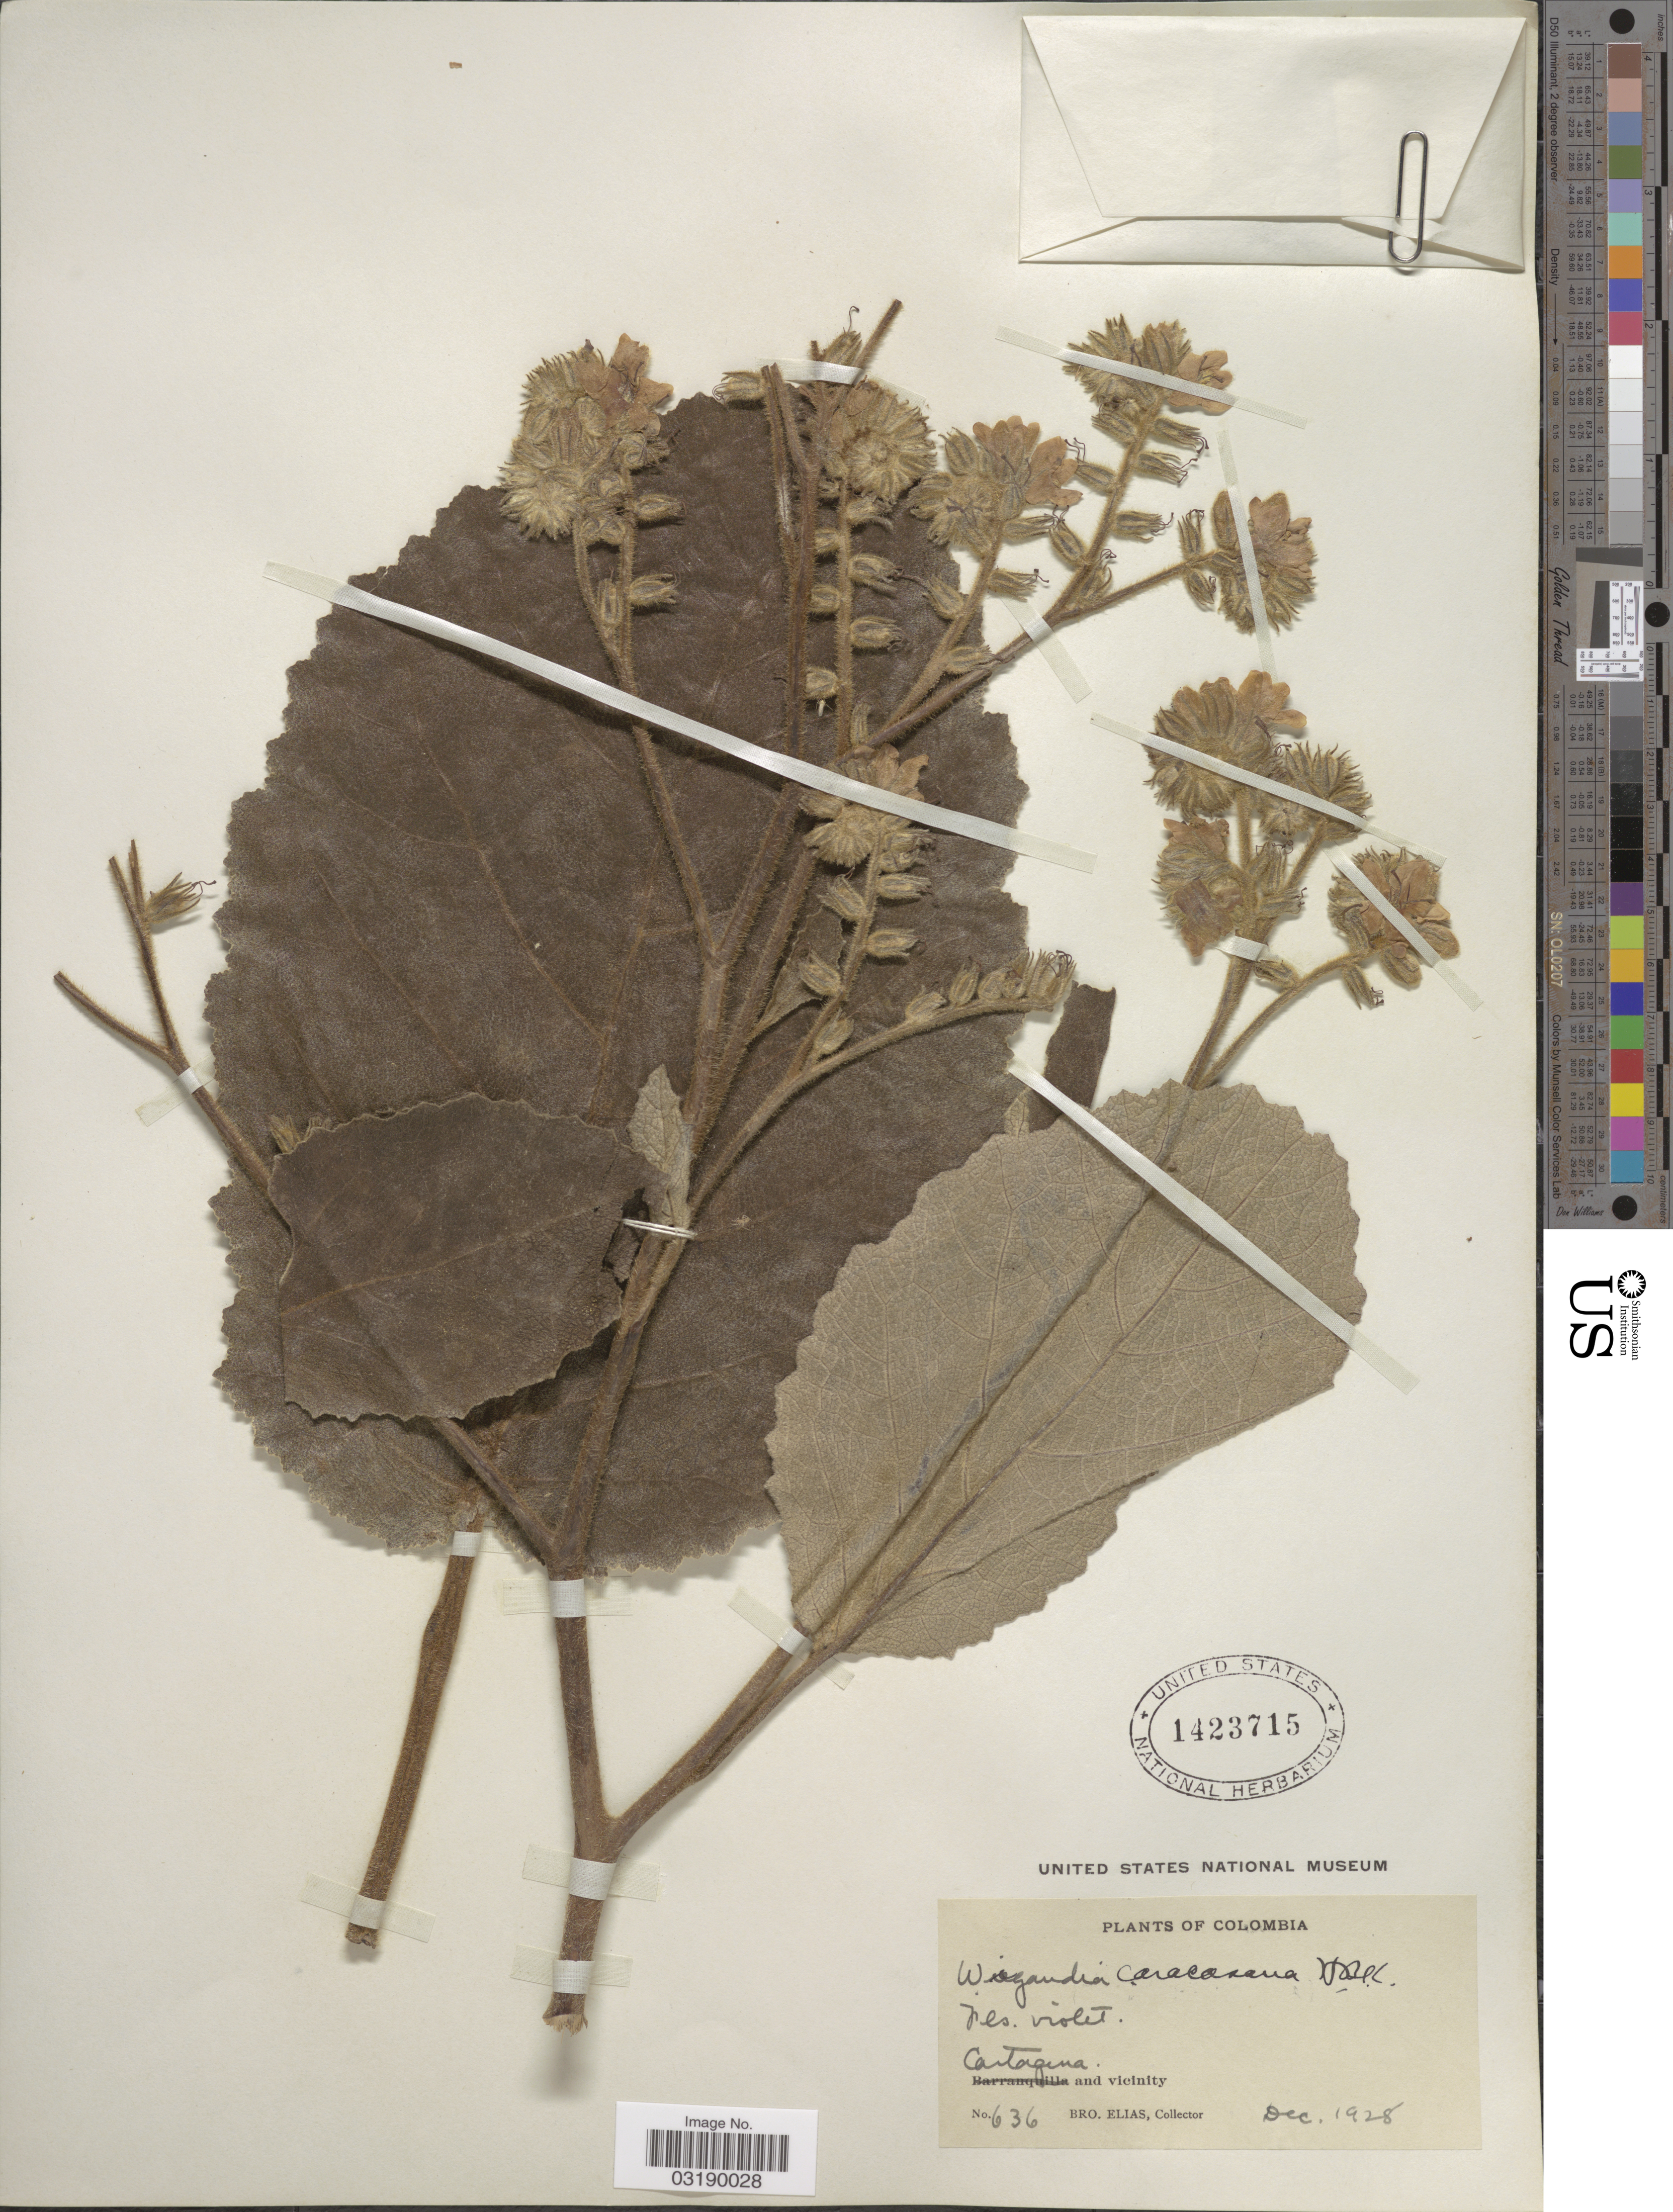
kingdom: Plantae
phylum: Tracheophyta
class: Magnoliopsida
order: Boraginales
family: Namaceae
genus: Wigandia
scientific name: Wigandia caracasana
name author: Kunth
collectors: Bro. Elias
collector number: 636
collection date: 1928-12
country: Colombia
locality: Cartagena and vicinity.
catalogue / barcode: US 1423715